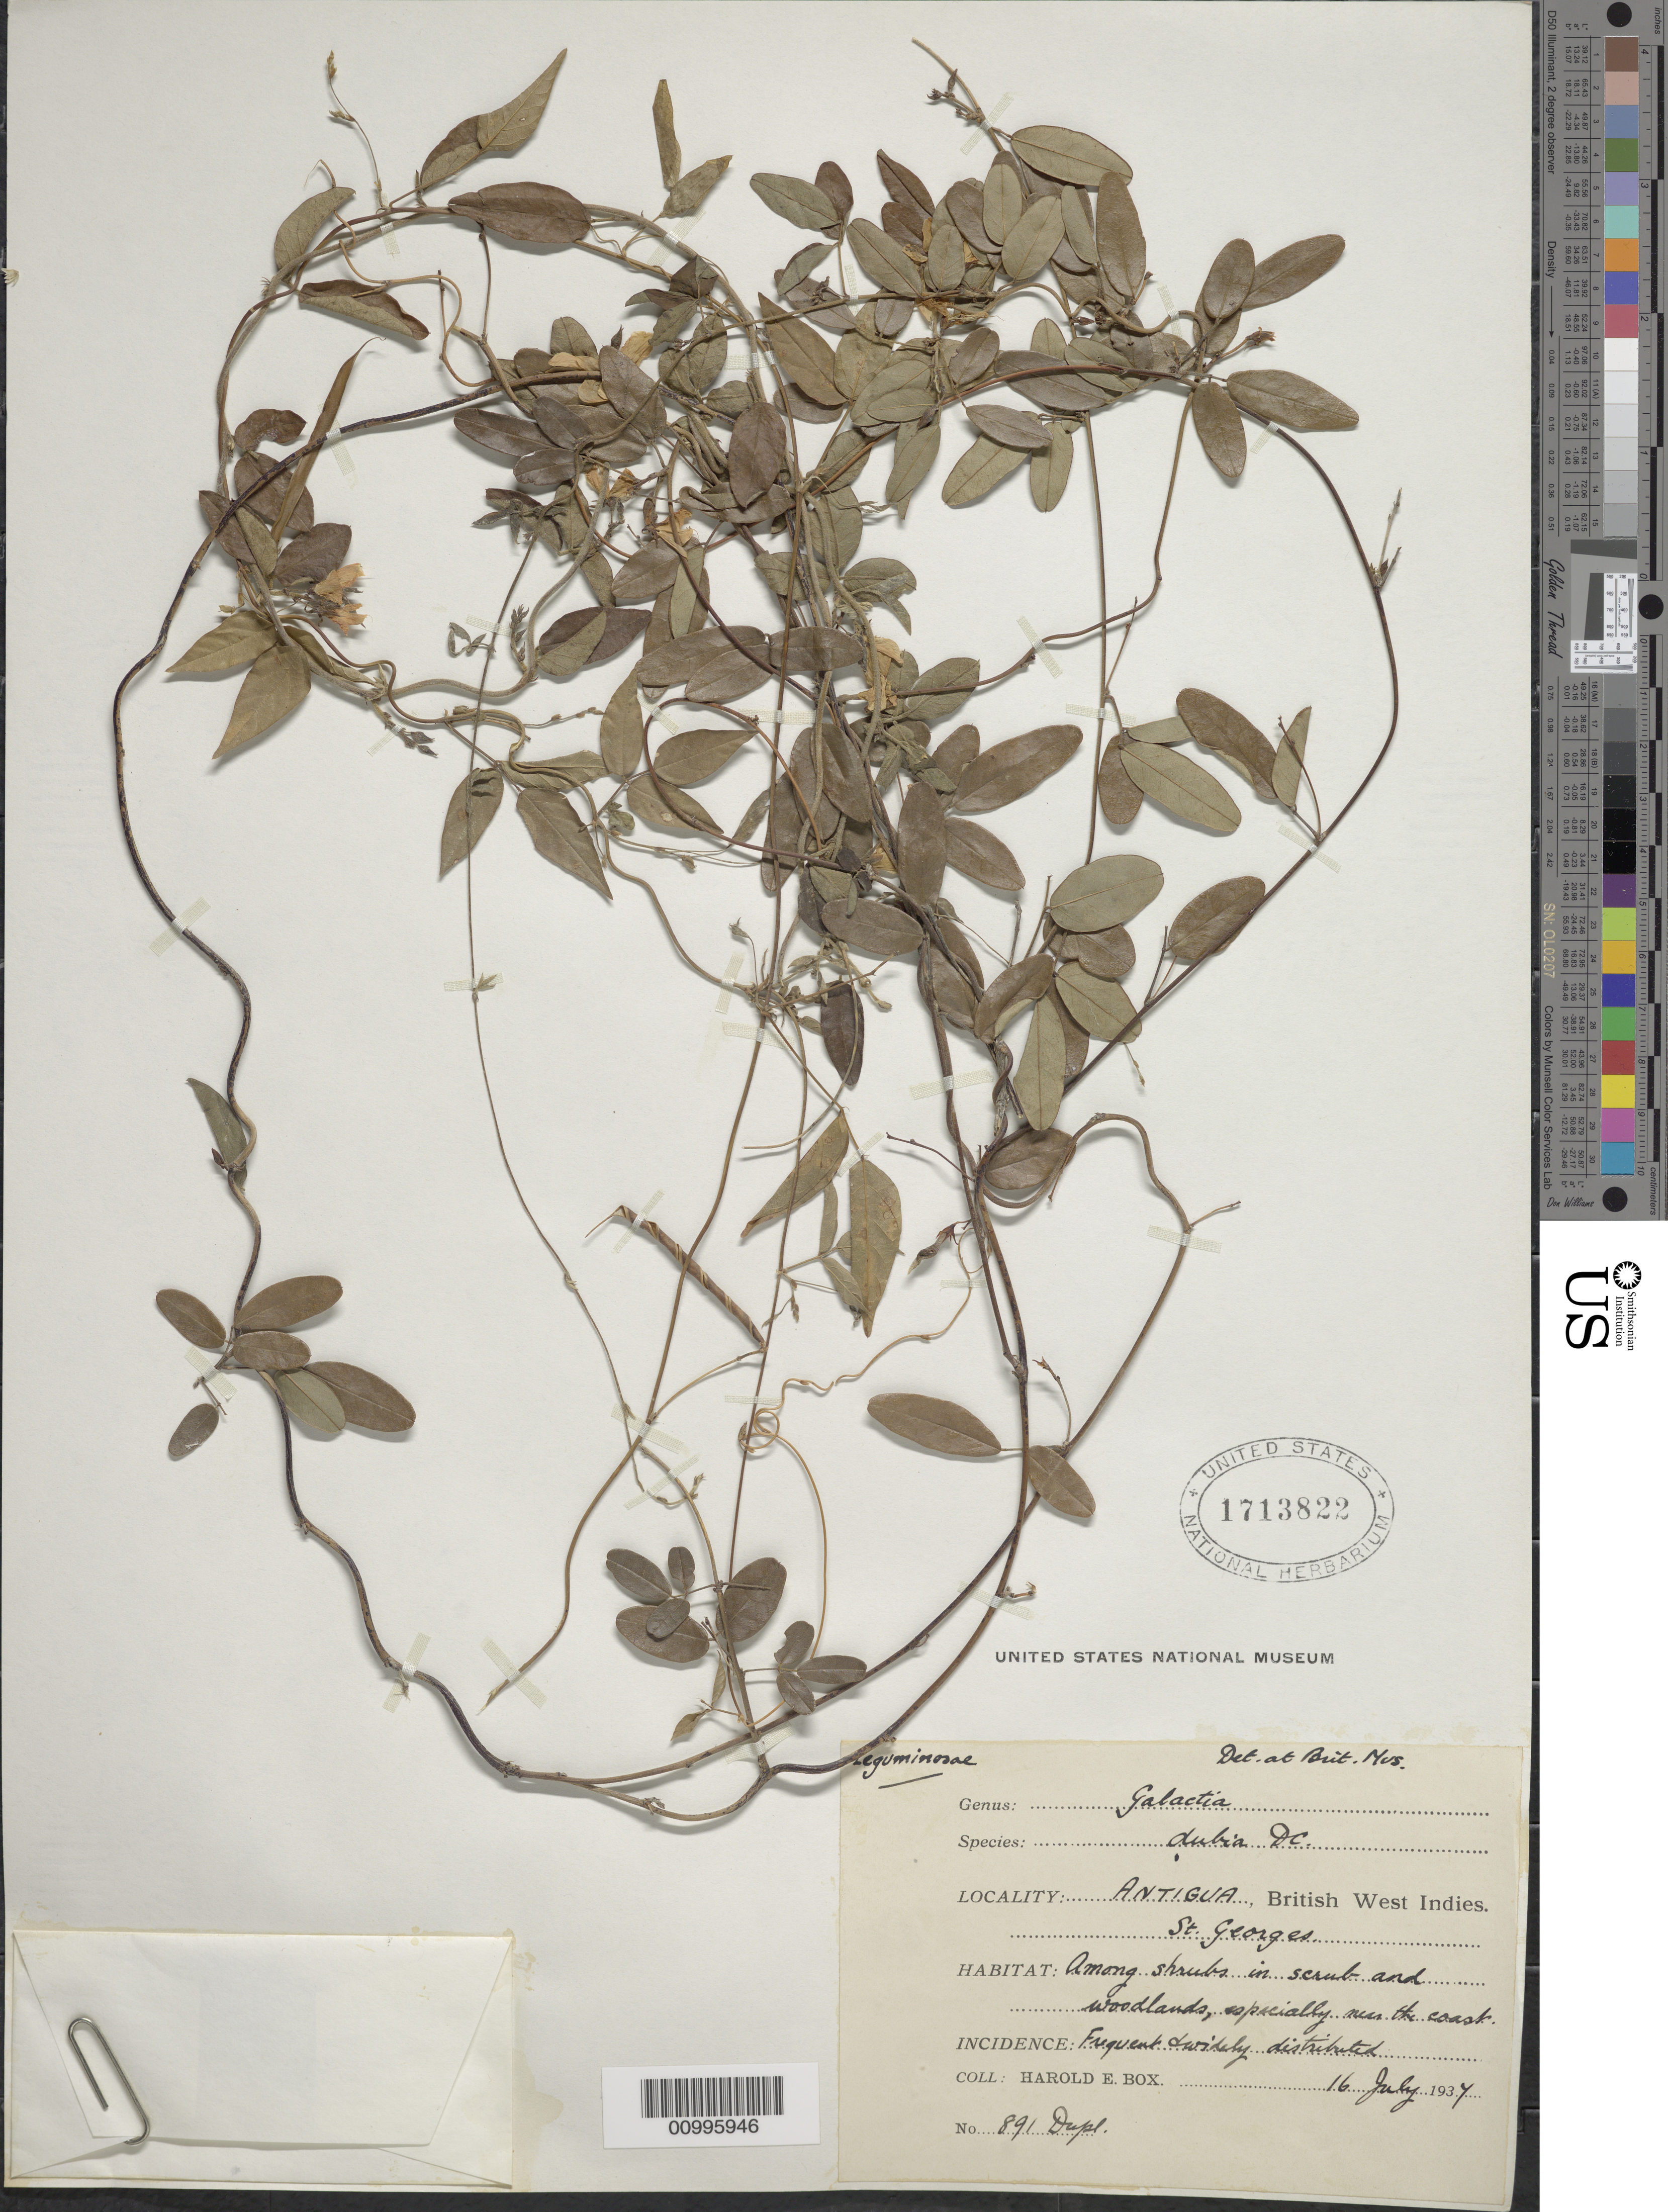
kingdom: Plantae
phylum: Tracheophyta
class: Magnoliopsida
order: Fabales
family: Fabaceae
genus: Galactia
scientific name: Galactia dubia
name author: DC.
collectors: H. E. Box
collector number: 891 Dupl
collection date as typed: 16 Jul 1937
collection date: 1937-07-16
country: Antigua and Barbuda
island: Antigua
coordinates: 0 N, 0 E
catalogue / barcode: US 1713822